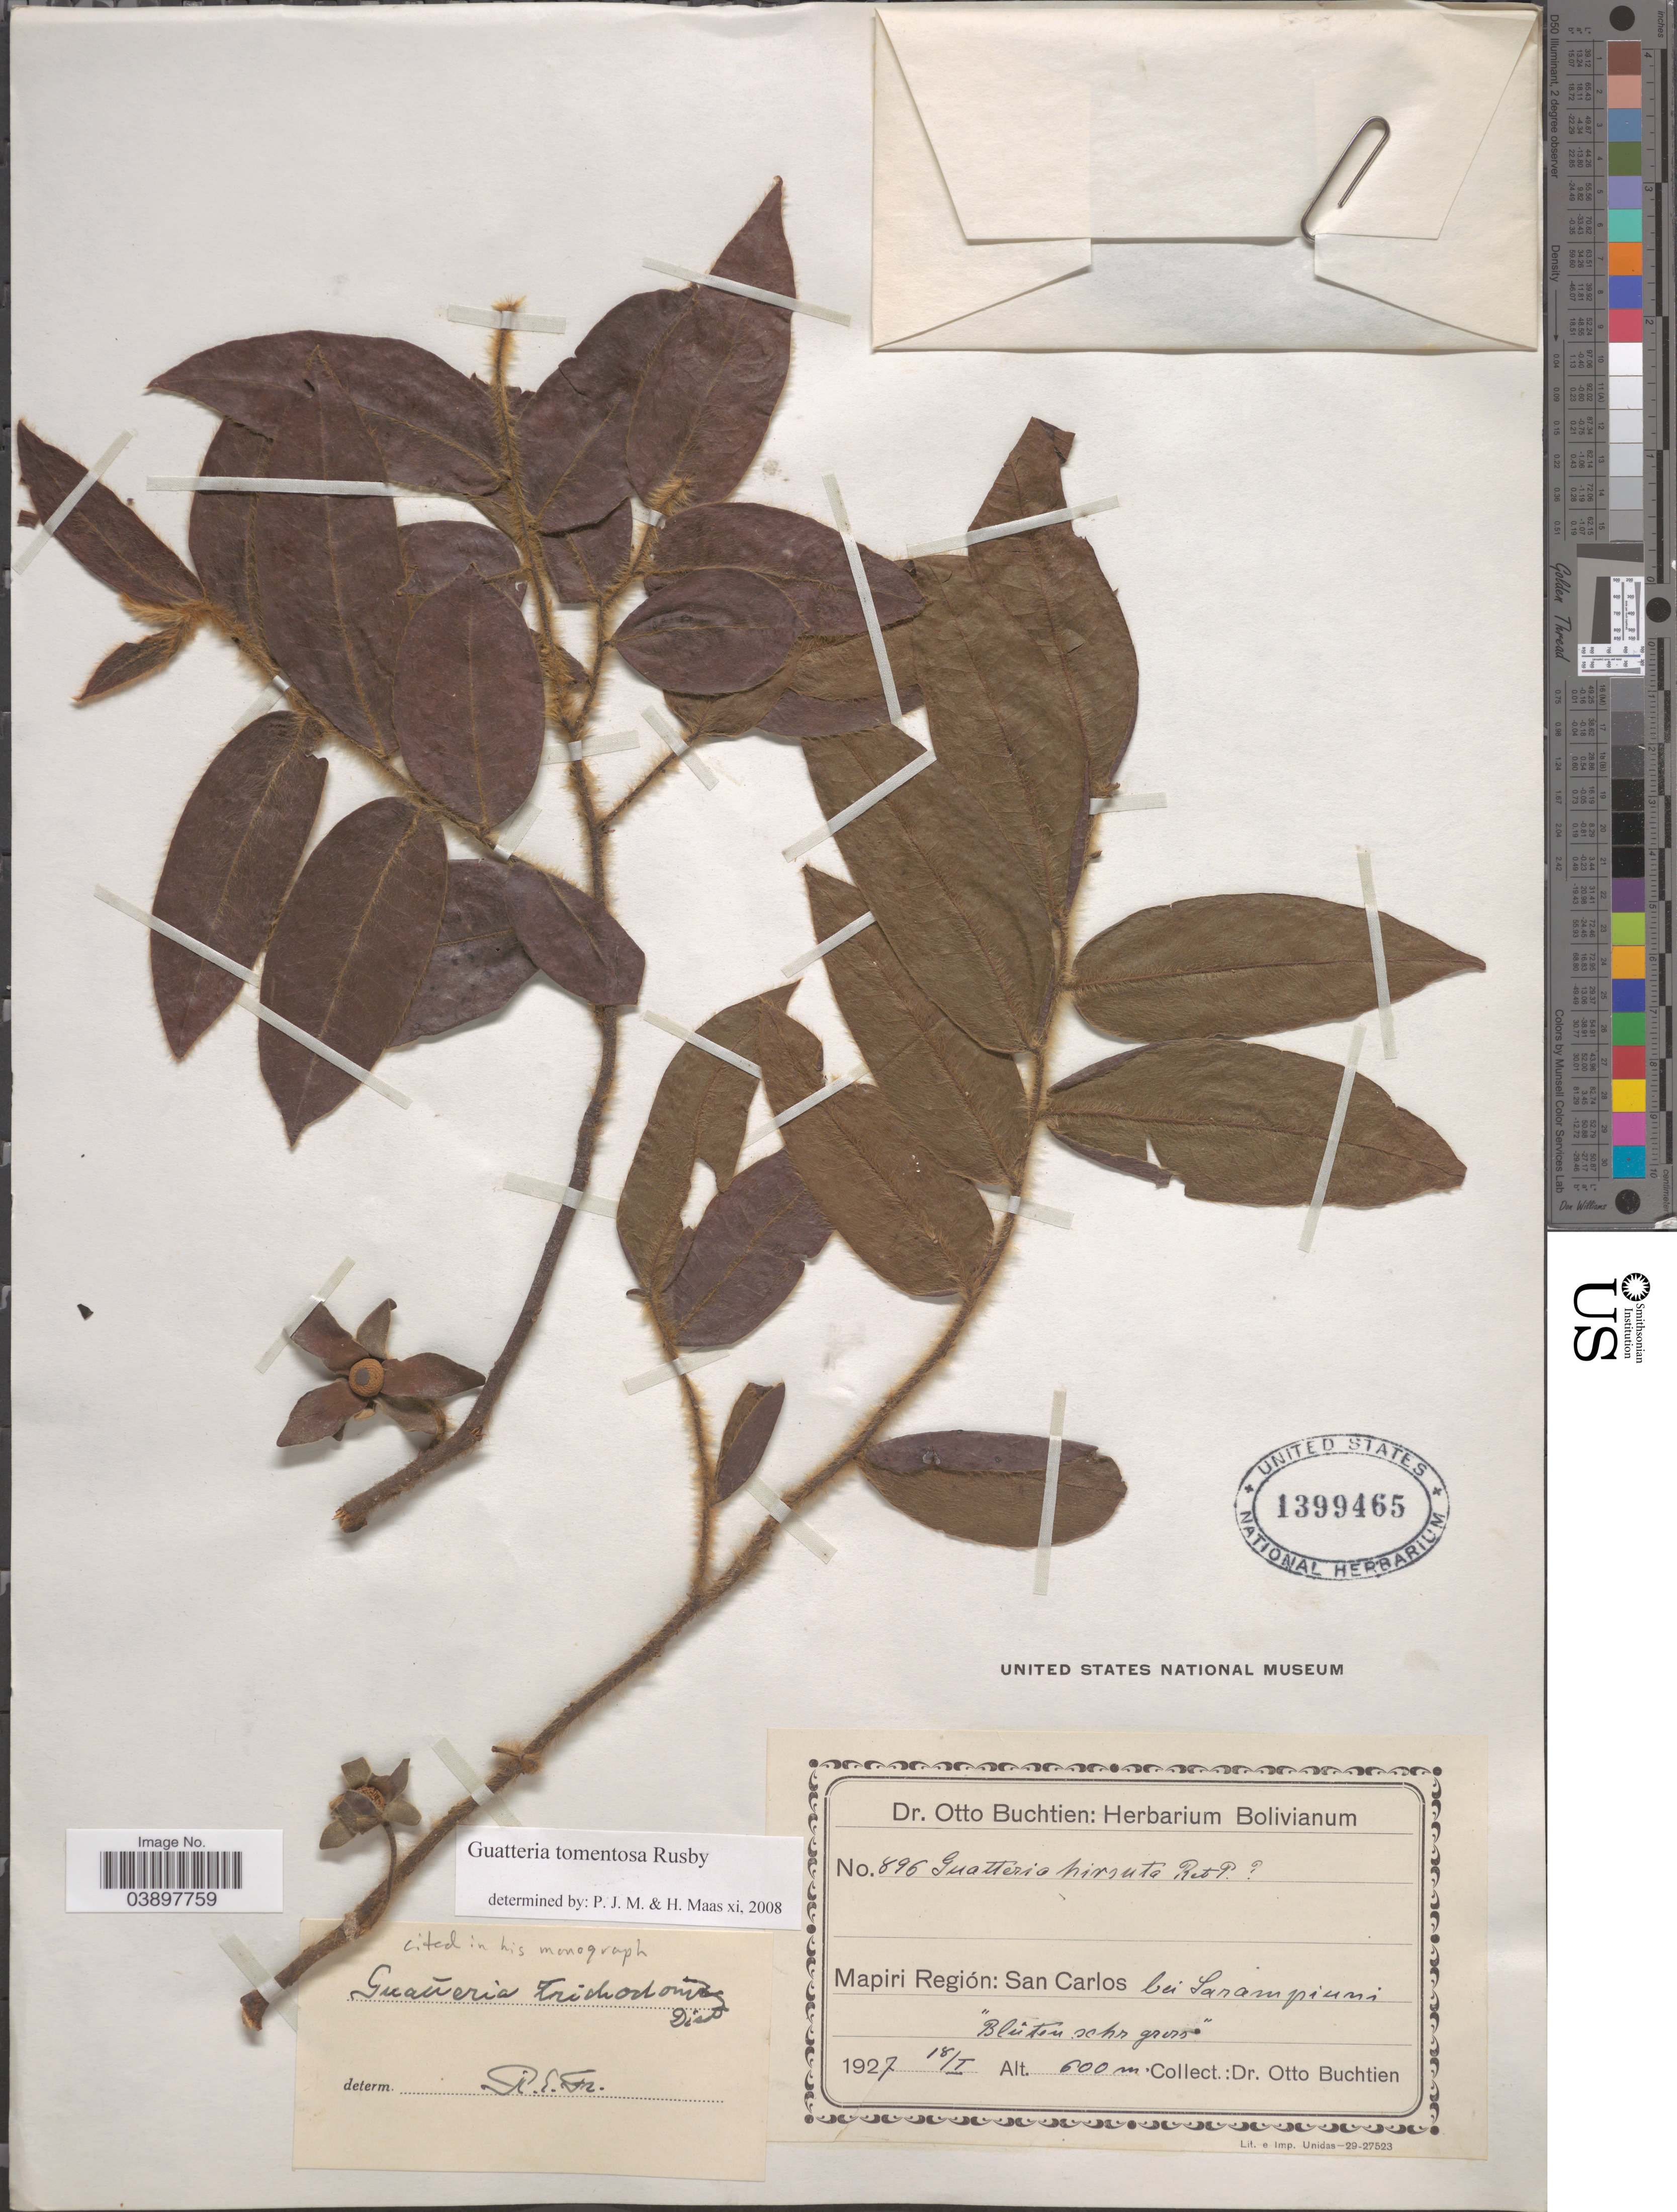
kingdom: Plantae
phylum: Tracheophyta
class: Magnoliopsida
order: Magnoliales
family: Annonaceae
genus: Guatteria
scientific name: Guatteria tomentosa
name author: Rusby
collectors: O. Buchtien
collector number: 8969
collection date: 1927-01-18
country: Bolivia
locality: Mapiro Región: San Carlos bei Sarampiuni.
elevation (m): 600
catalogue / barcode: US 1399465